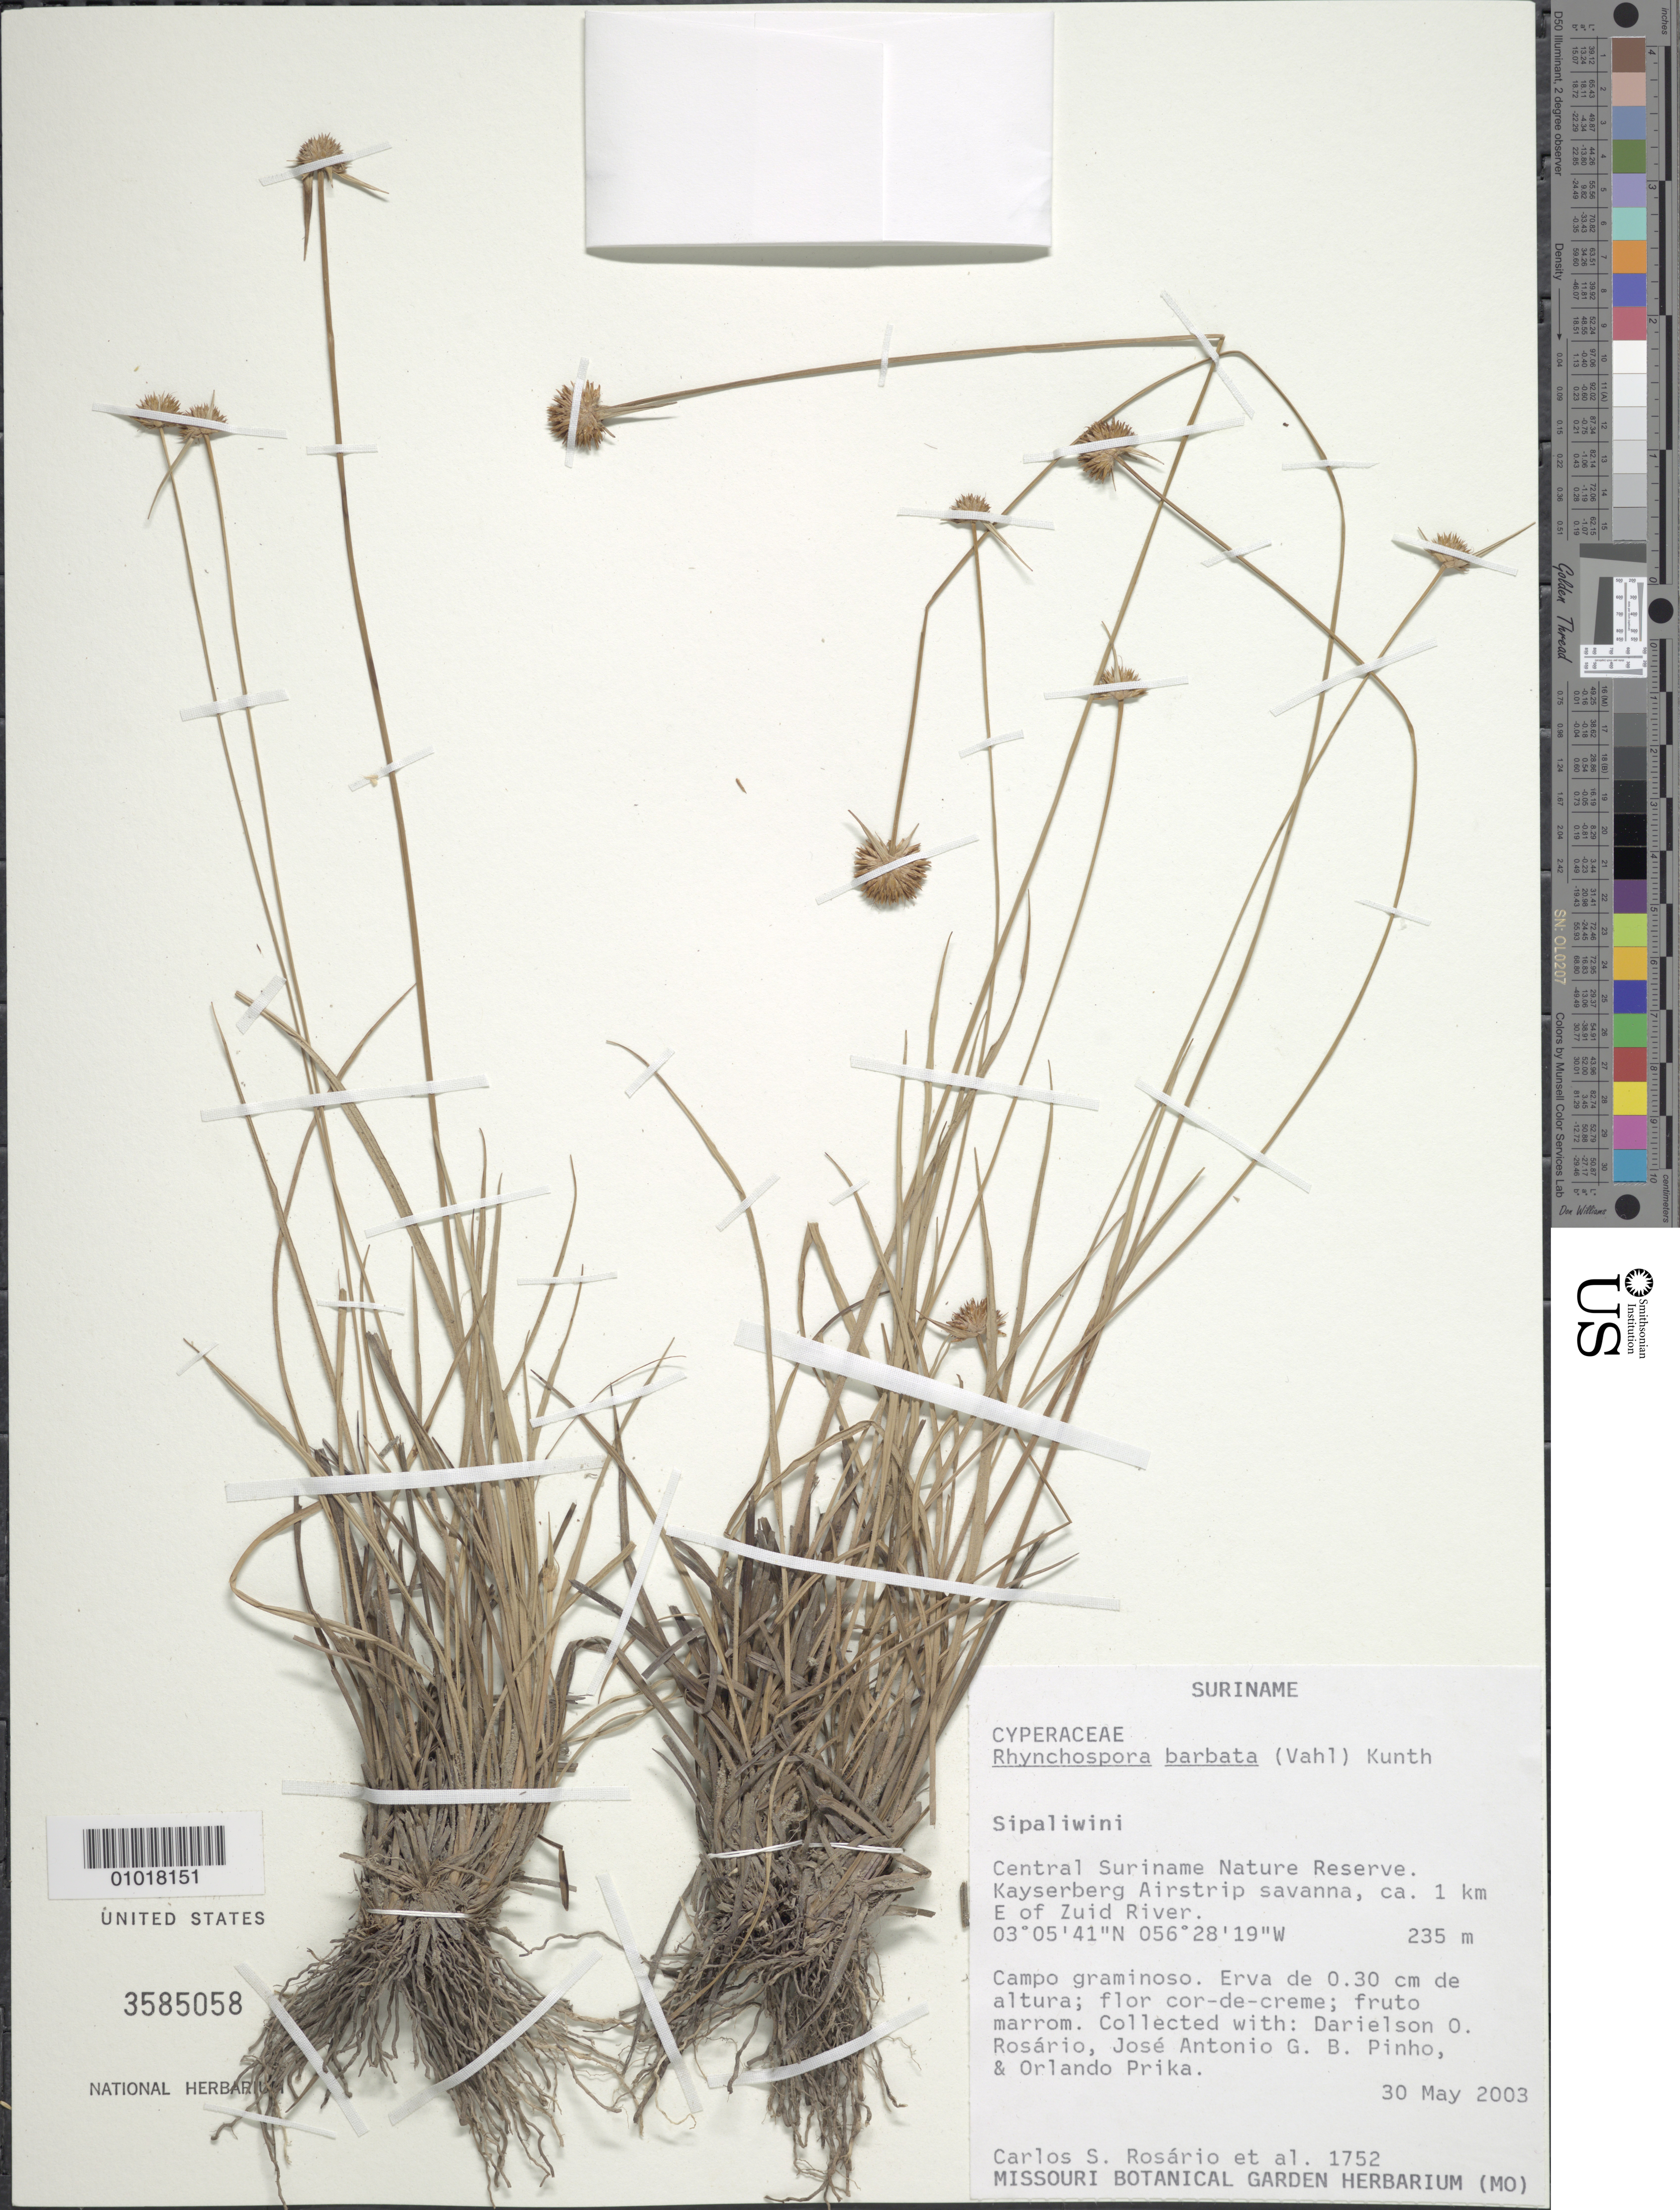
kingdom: Plantae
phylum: Tracheophyta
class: Liliopsida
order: Poales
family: Cyperaceae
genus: Rhynchospora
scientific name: Rhynchospora barbata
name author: (Vahl) Kunth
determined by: Alves, K.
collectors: C. S. Rosário, D. Rosario, J. Pinho & O. Prika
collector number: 1752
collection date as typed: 30-May-03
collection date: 2003-05-30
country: Suriname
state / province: Sipaliwini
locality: Central SURINAMEe Nature Reserve. Kayserberg Airstrip savanna, ca 1km E of Zuid River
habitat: Campo graminoso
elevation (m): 235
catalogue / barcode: US 3585058